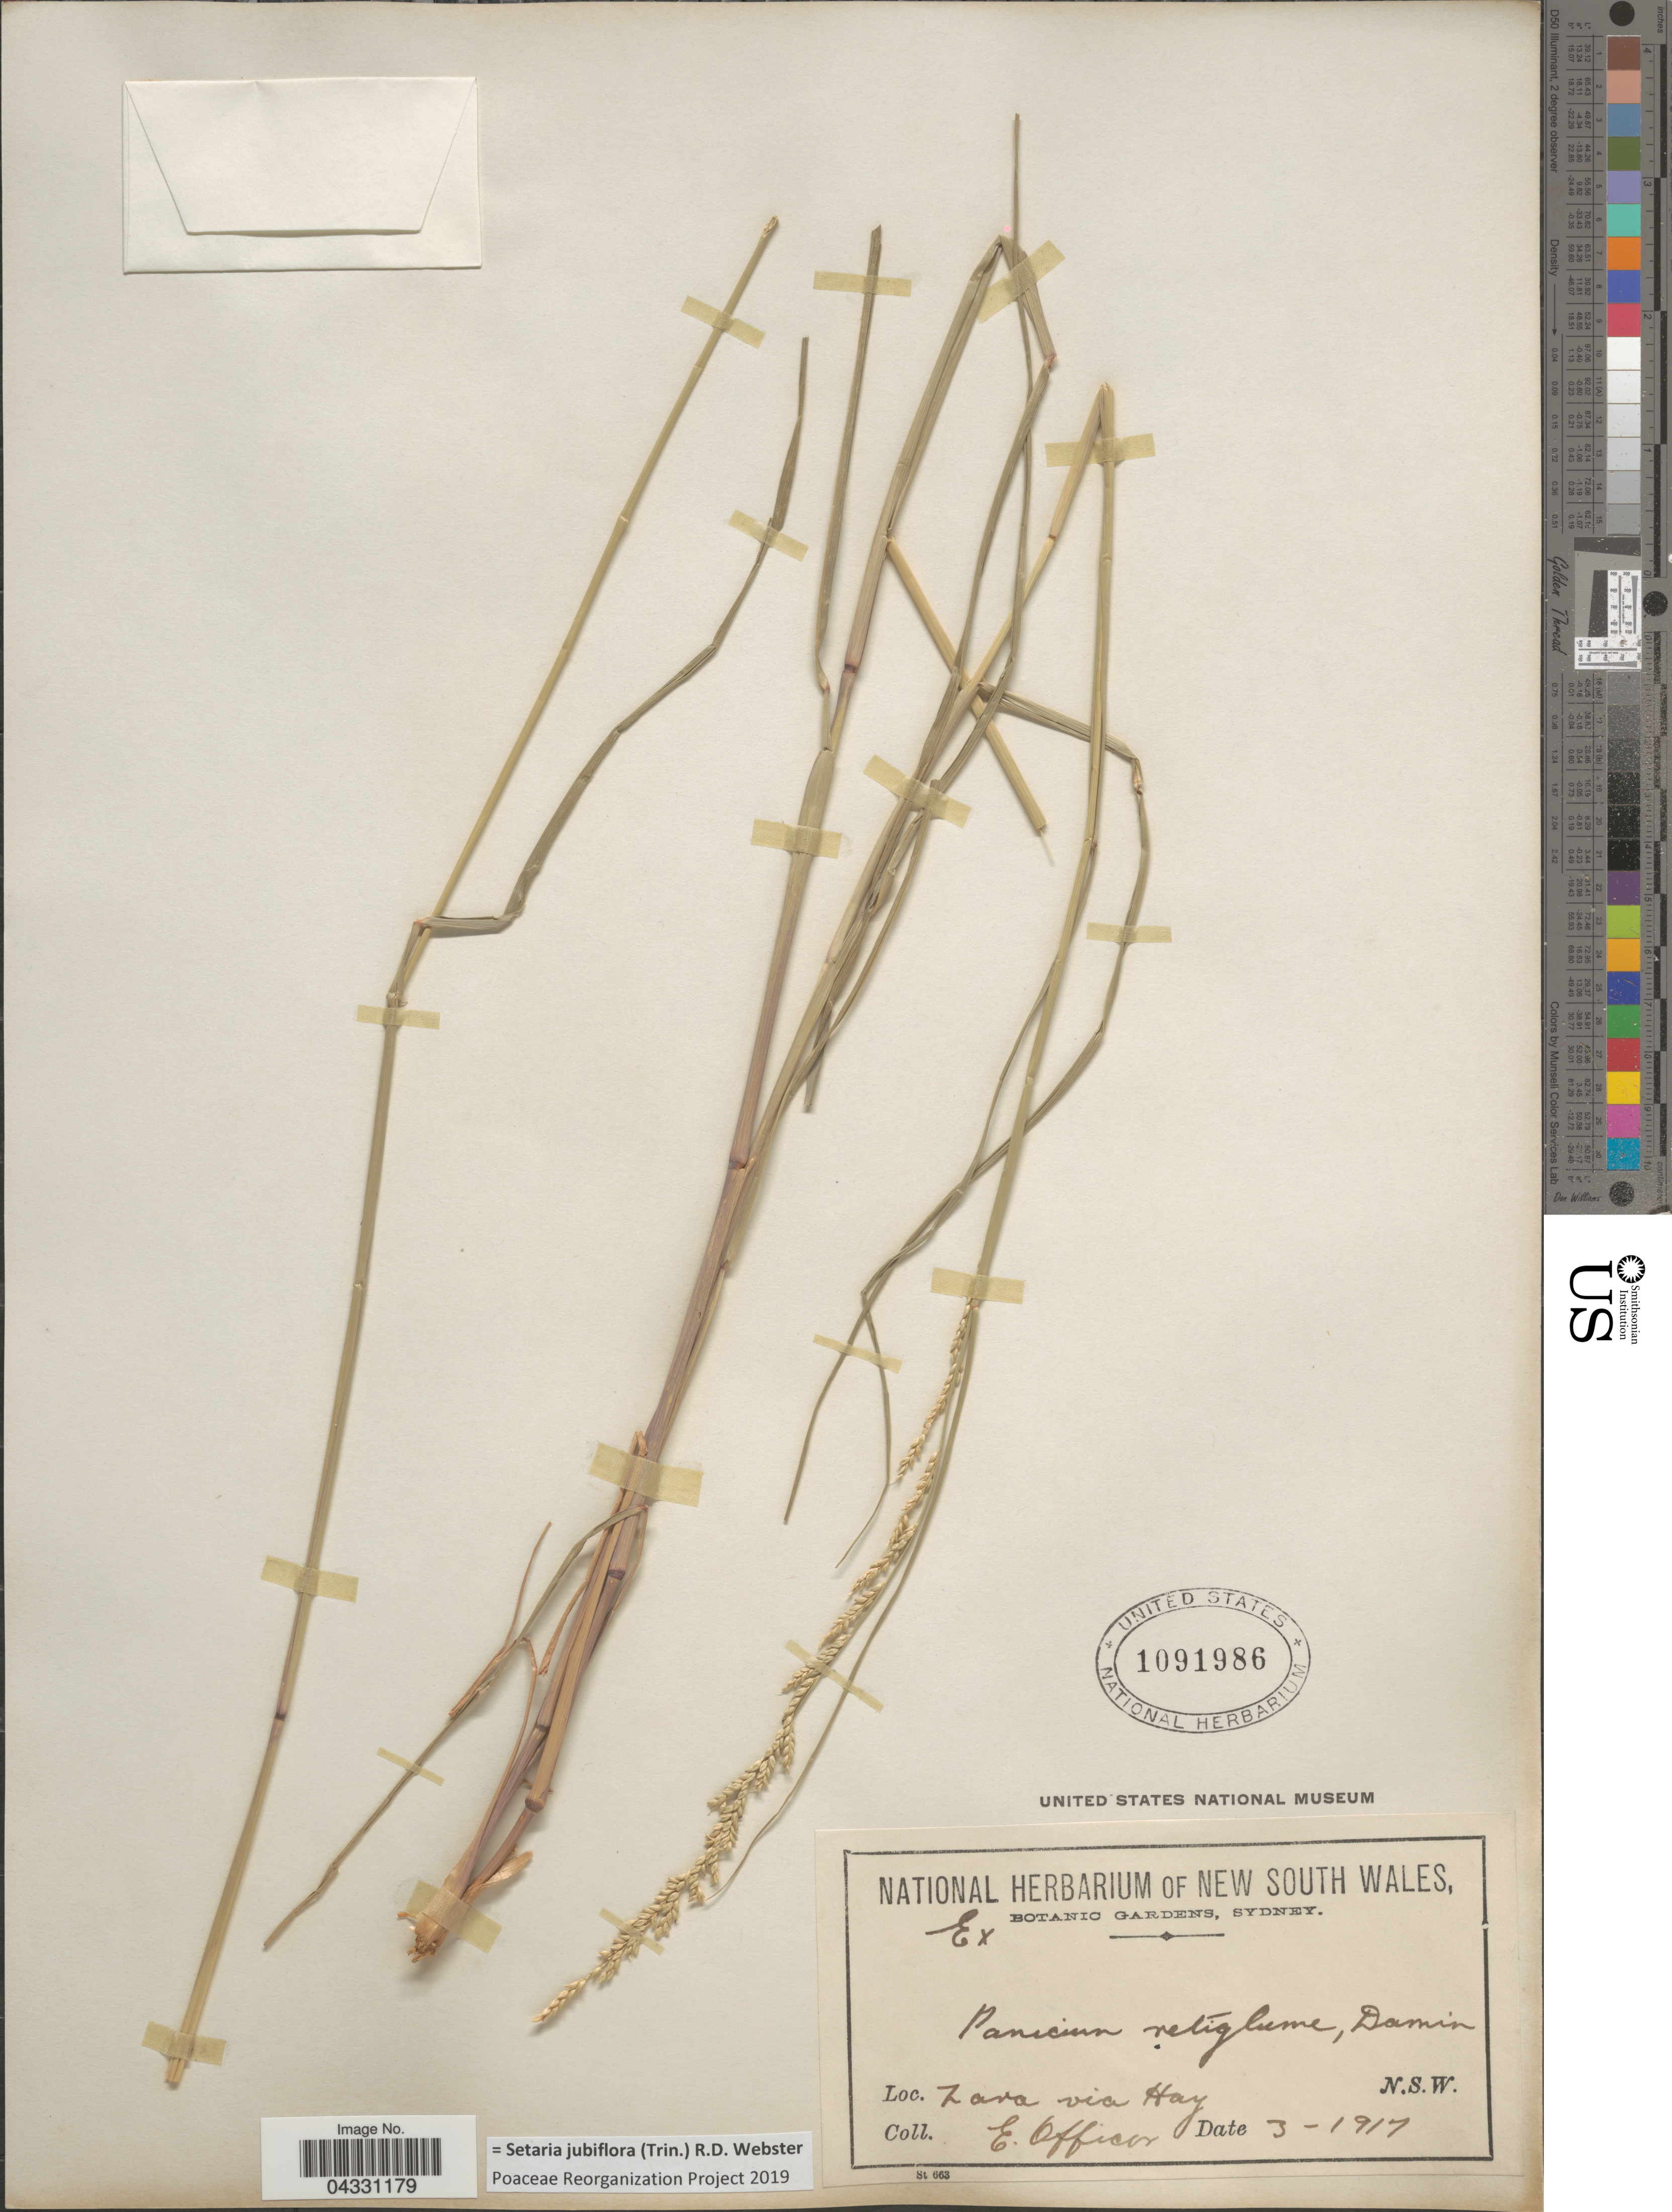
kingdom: Plantae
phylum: Tracheophyta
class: Liliopsida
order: Poales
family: Poaceae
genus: Setaria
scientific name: Setaria jubiflora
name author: (Trin.) R.D. Webster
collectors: E. Officer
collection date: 1917-03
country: Australia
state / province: New South Wales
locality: Zara via Hay.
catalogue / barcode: US 1091986